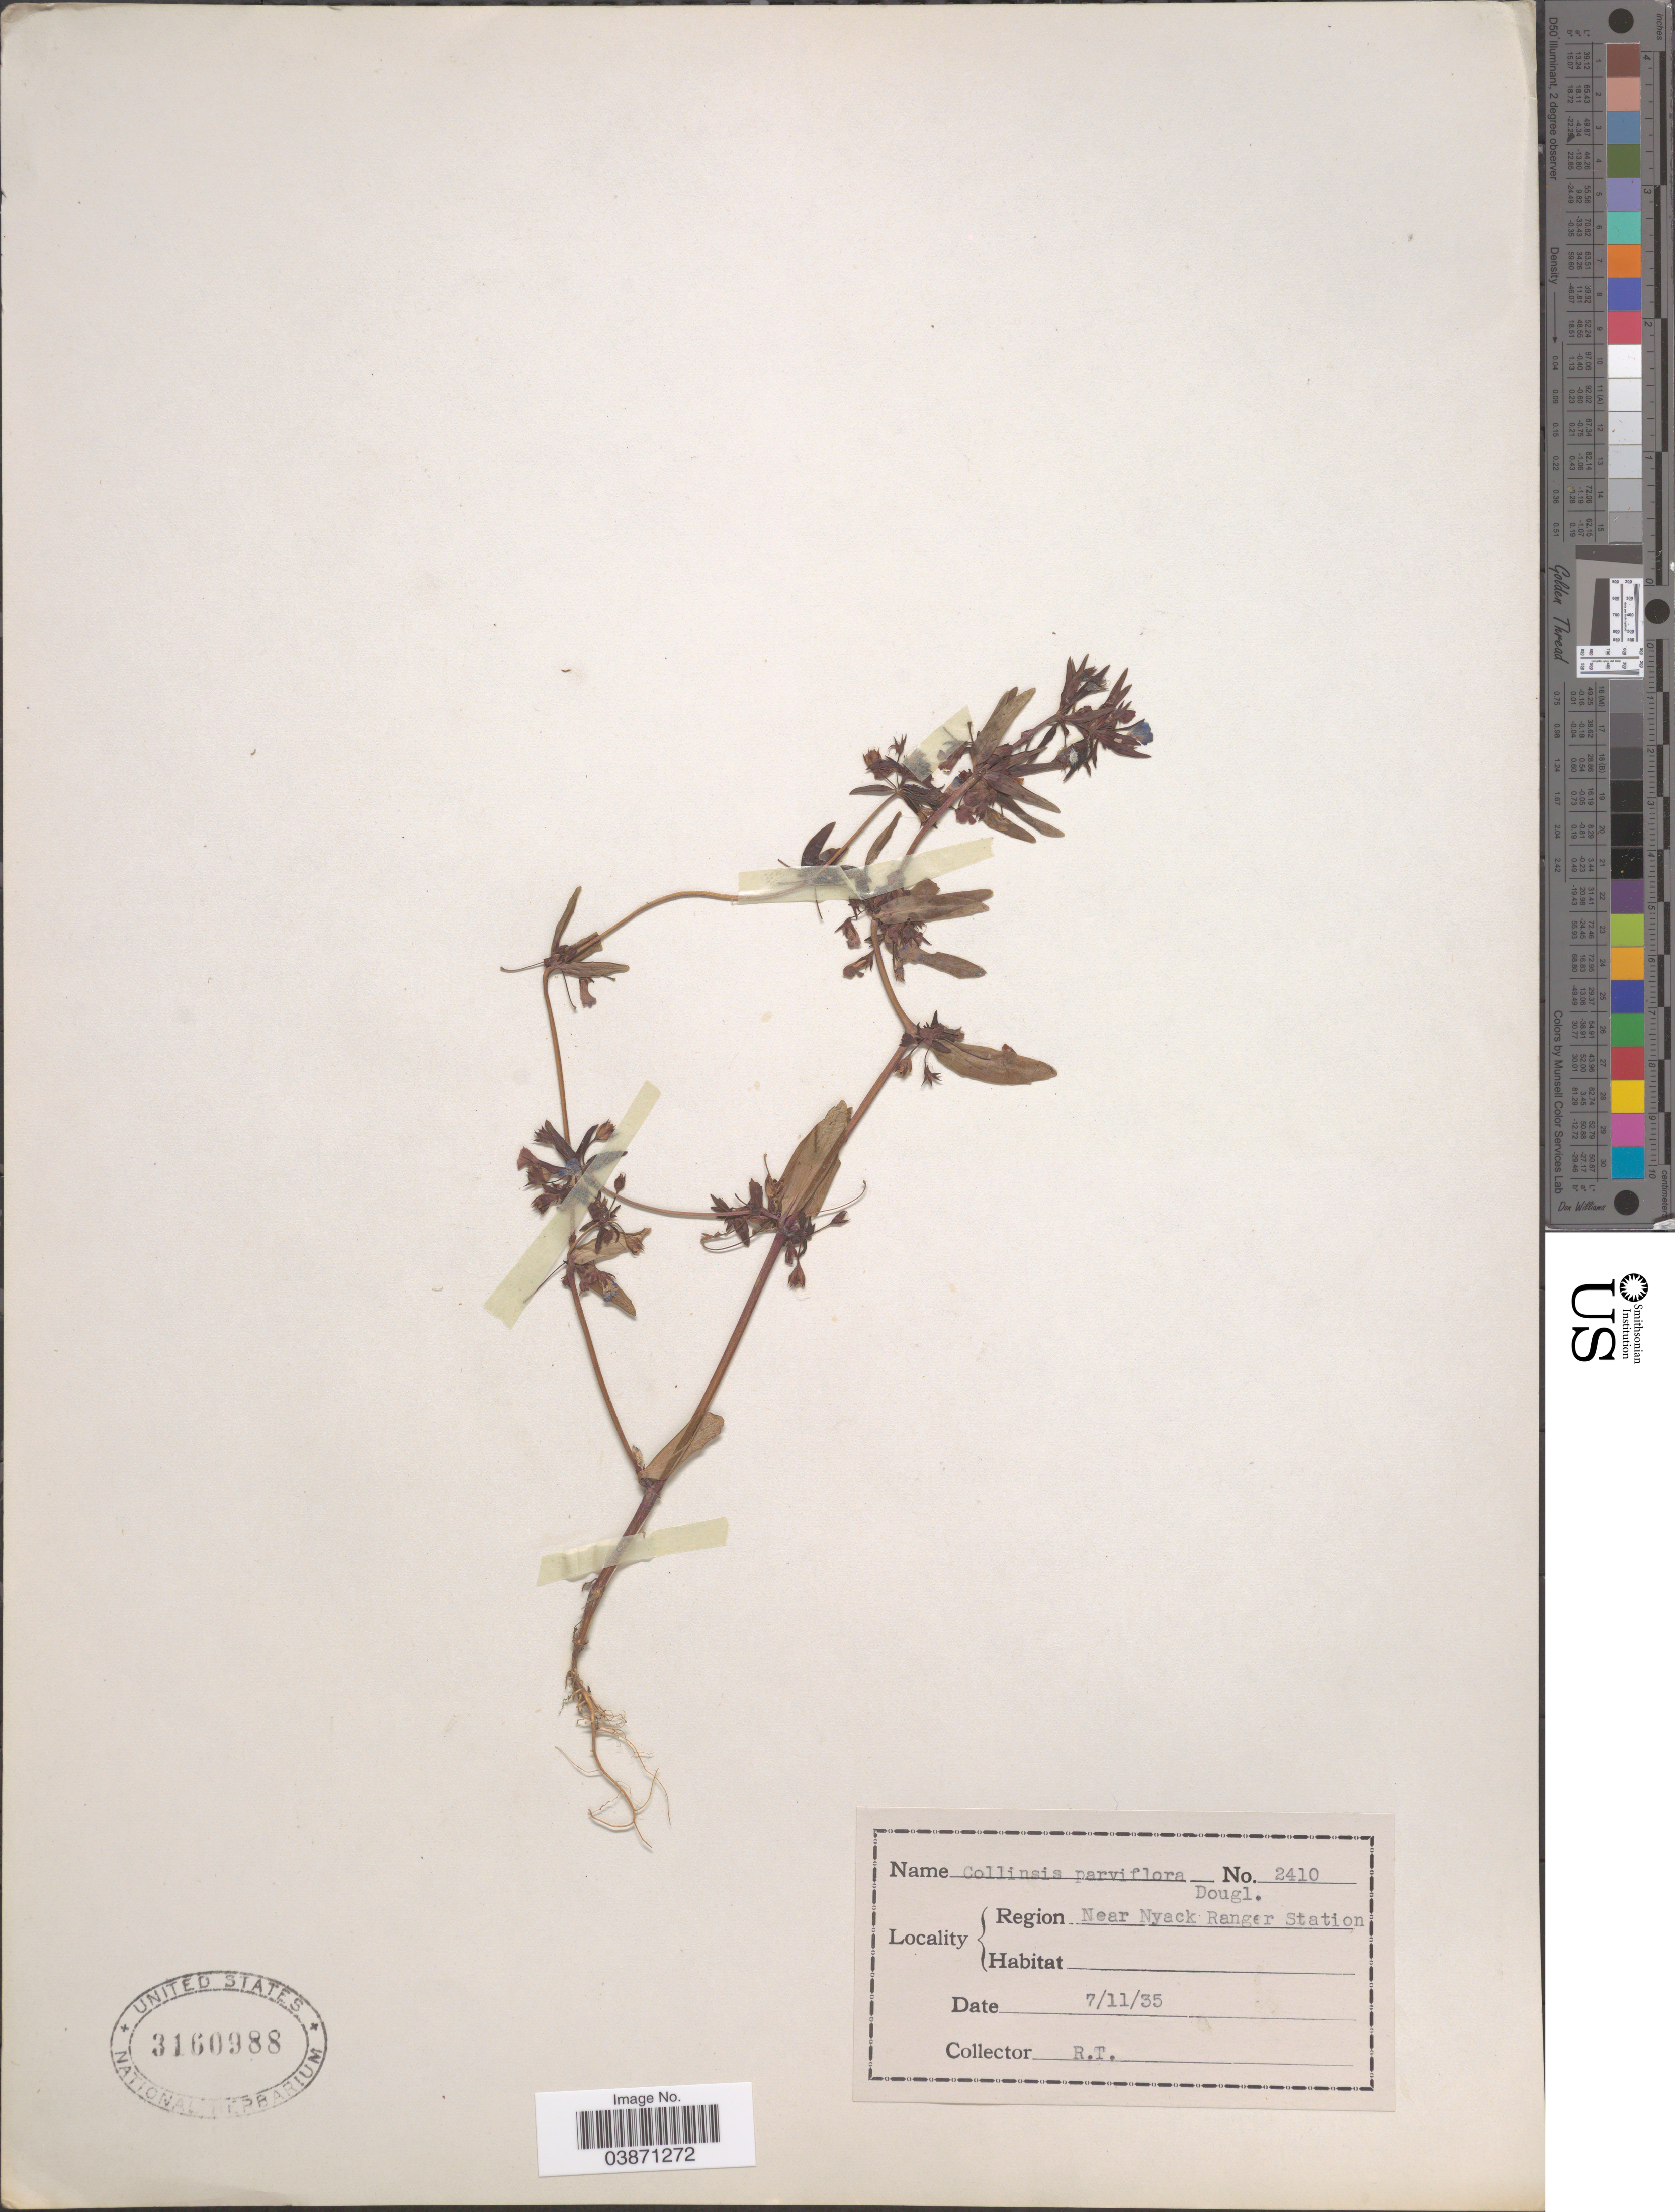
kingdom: Plantae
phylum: Tracheophyta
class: Magnoliopsida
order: Lamiales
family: Plantaginaceae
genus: Collinsia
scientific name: Collinsia parviflora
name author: Douglas ex Lindl.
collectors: R. T.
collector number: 2410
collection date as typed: Transcribed d/m/y: 11/7/35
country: United States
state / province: New York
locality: Region. Near Nyack Ranger Station.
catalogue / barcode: US 3160988